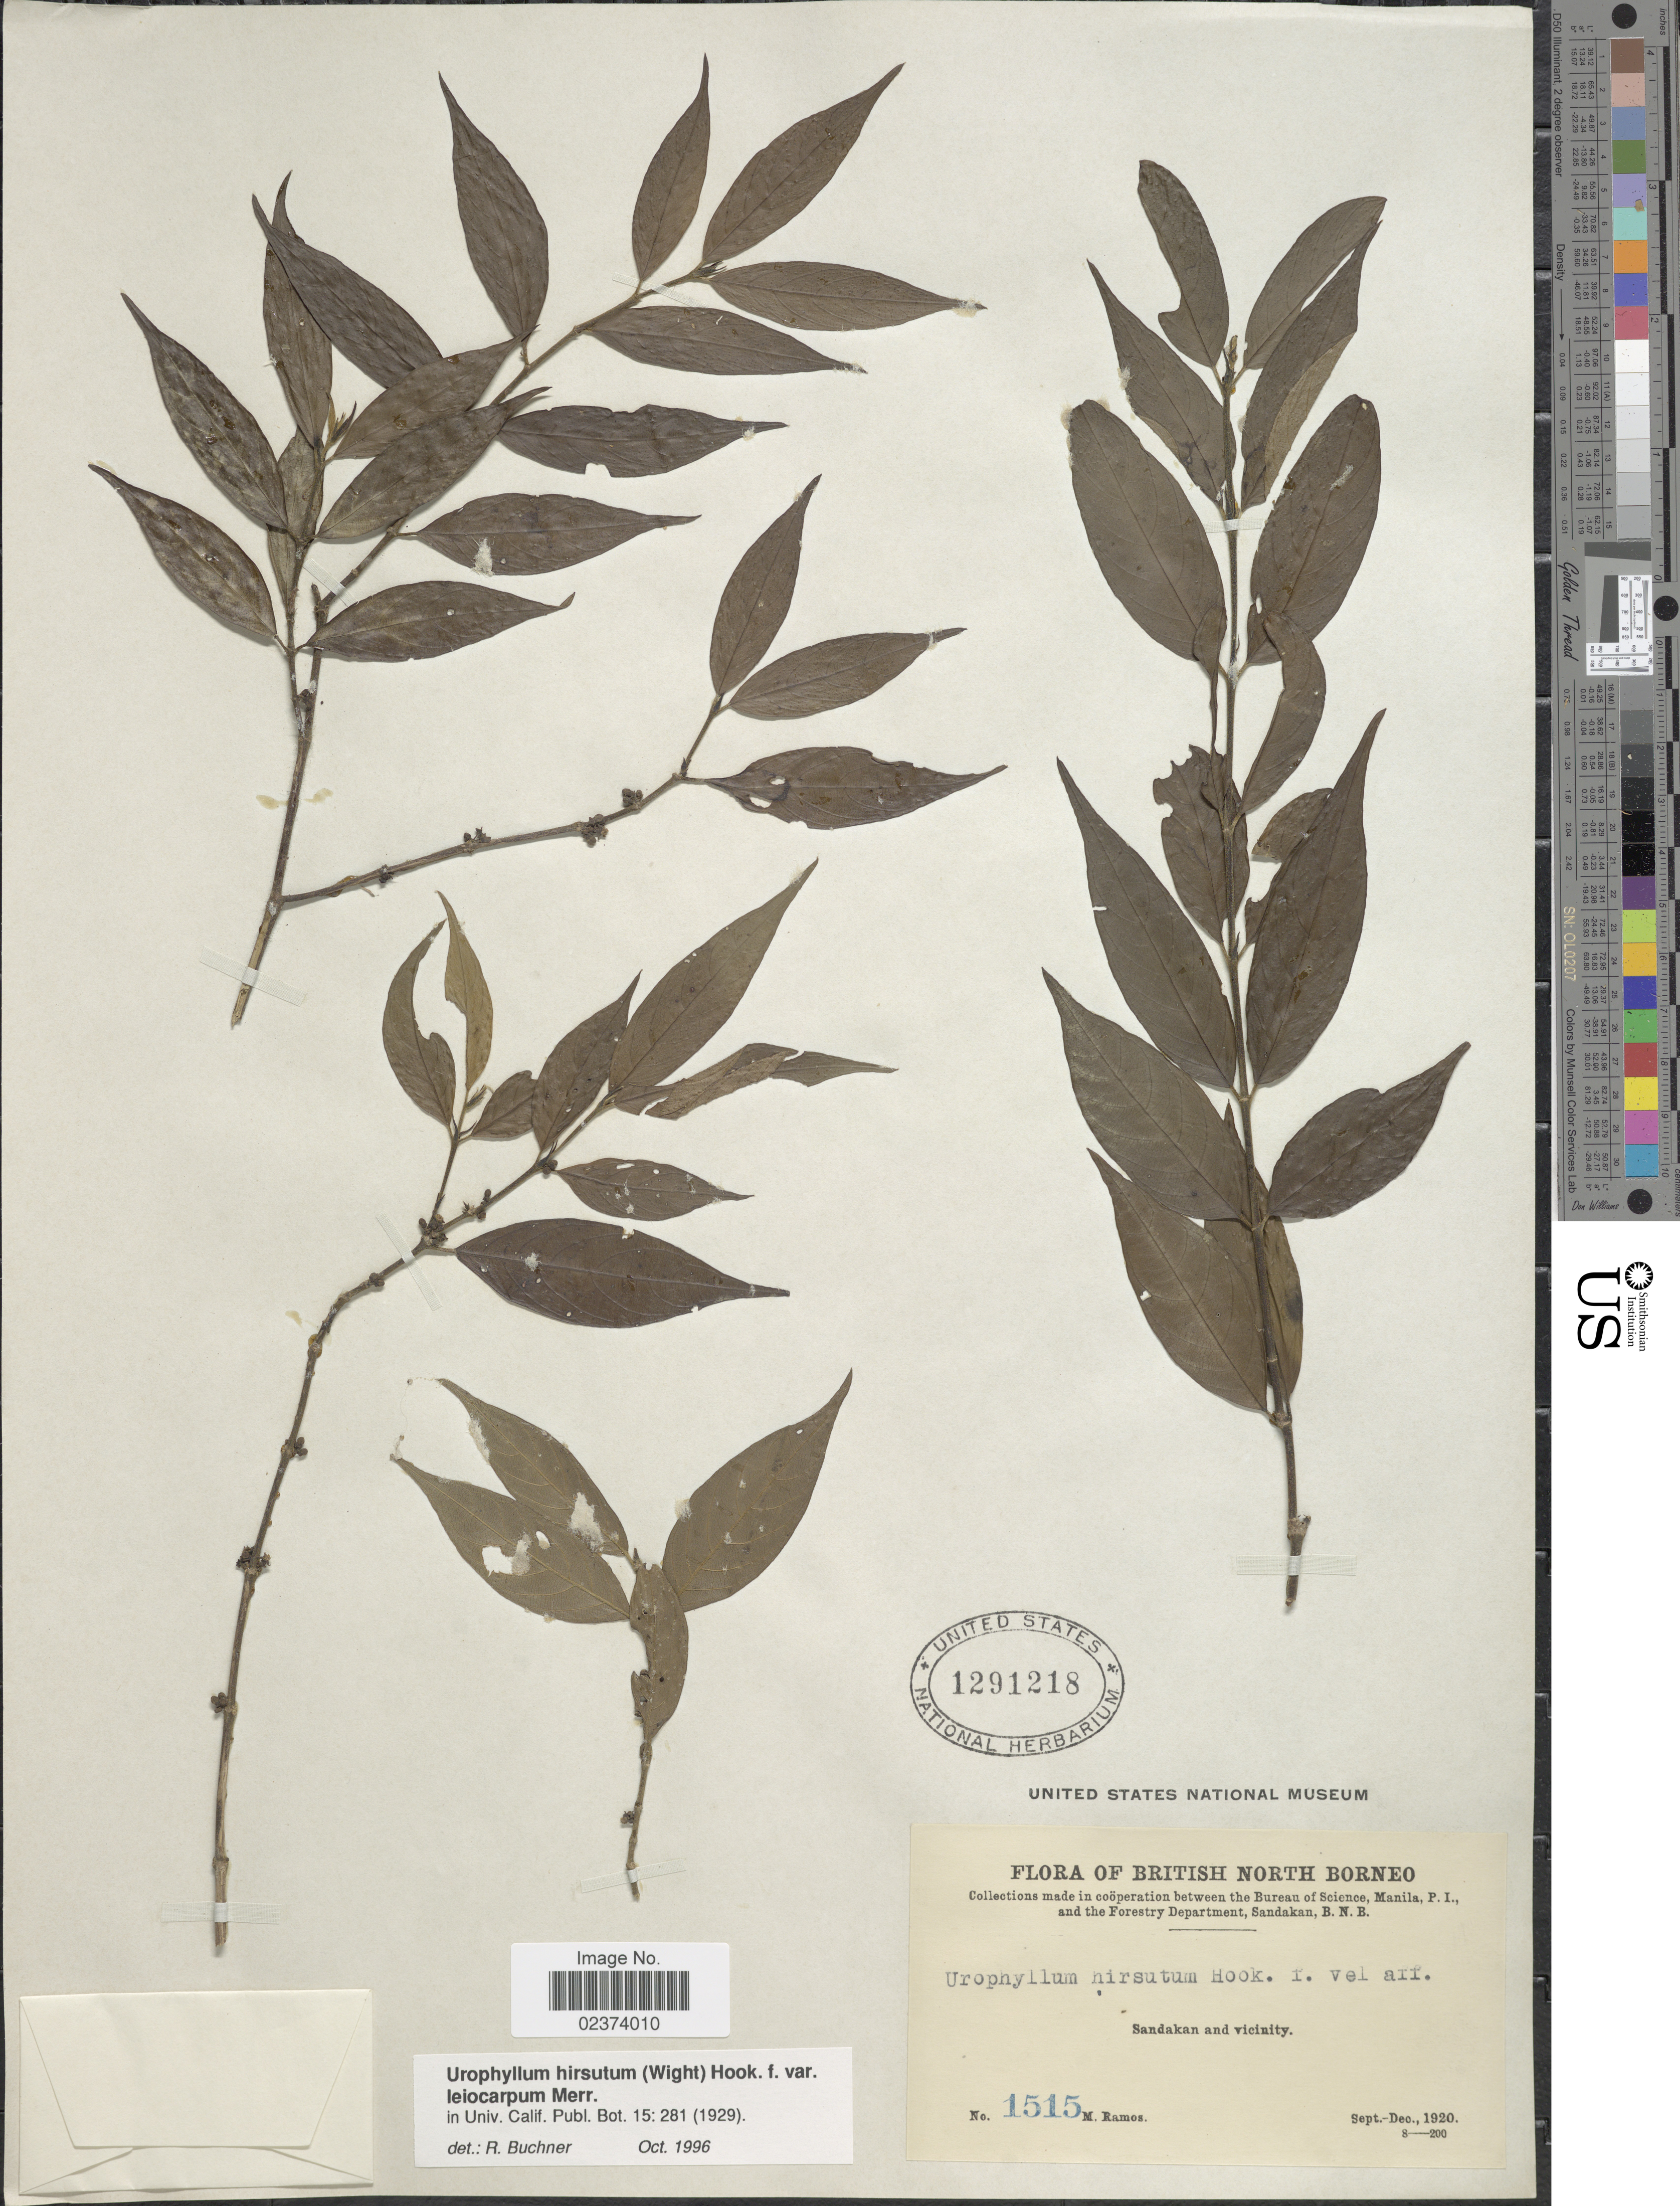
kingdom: Plantae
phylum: Tracheophyta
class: Magnoliopsida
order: Gentianales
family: Rubiaceae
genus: Urophyllum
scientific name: Urophyllum hirsutum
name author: Hook. f.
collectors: M. Ramos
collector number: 1515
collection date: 1920-09/1920-12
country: Malaysia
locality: British North Borneo, Sandakan and vicinity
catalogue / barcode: US 1291218